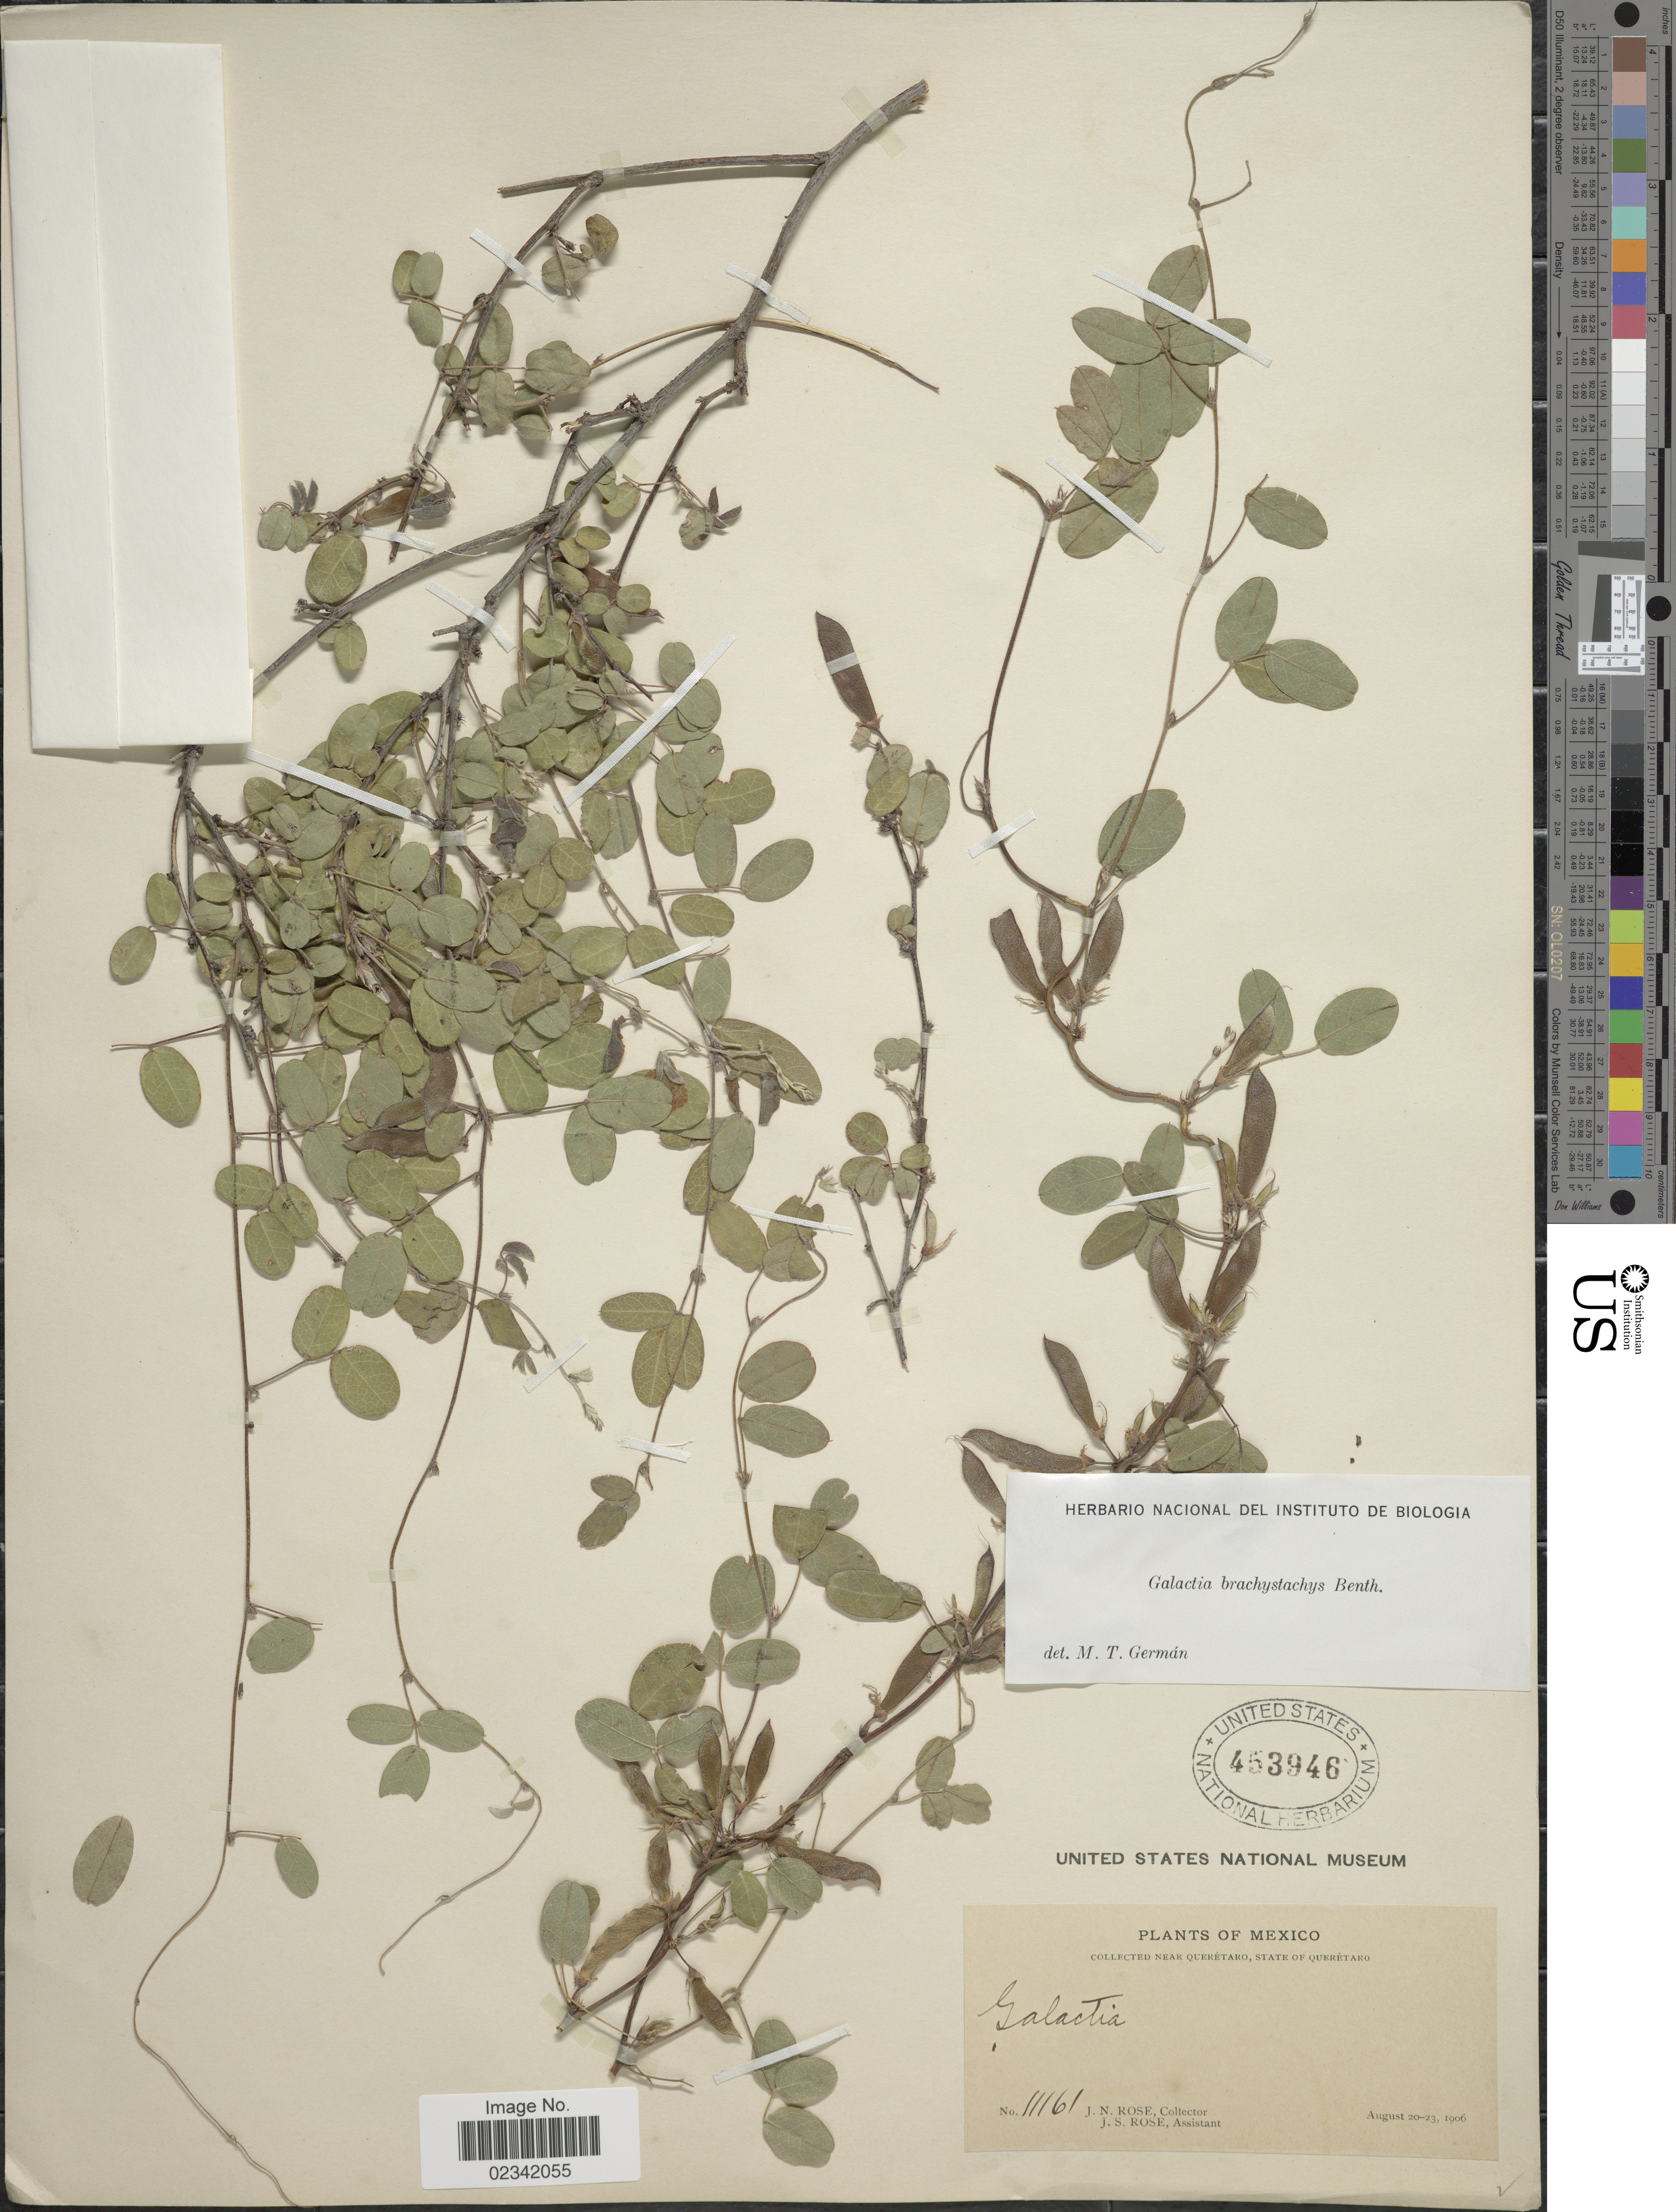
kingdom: Plantae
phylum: Tracheophyta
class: Magnoliopsida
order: Fabales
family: Fabaceae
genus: Nanogalactia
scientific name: Nanogalactia brachystachys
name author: (Benth.) L.P. Queiroz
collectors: J. N. Rose & J. S. Rose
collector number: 11161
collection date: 1906-08-20/1906-08-23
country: Mexico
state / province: Querétaro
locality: Near Queretaro, State of Queretaro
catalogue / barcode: US 453946